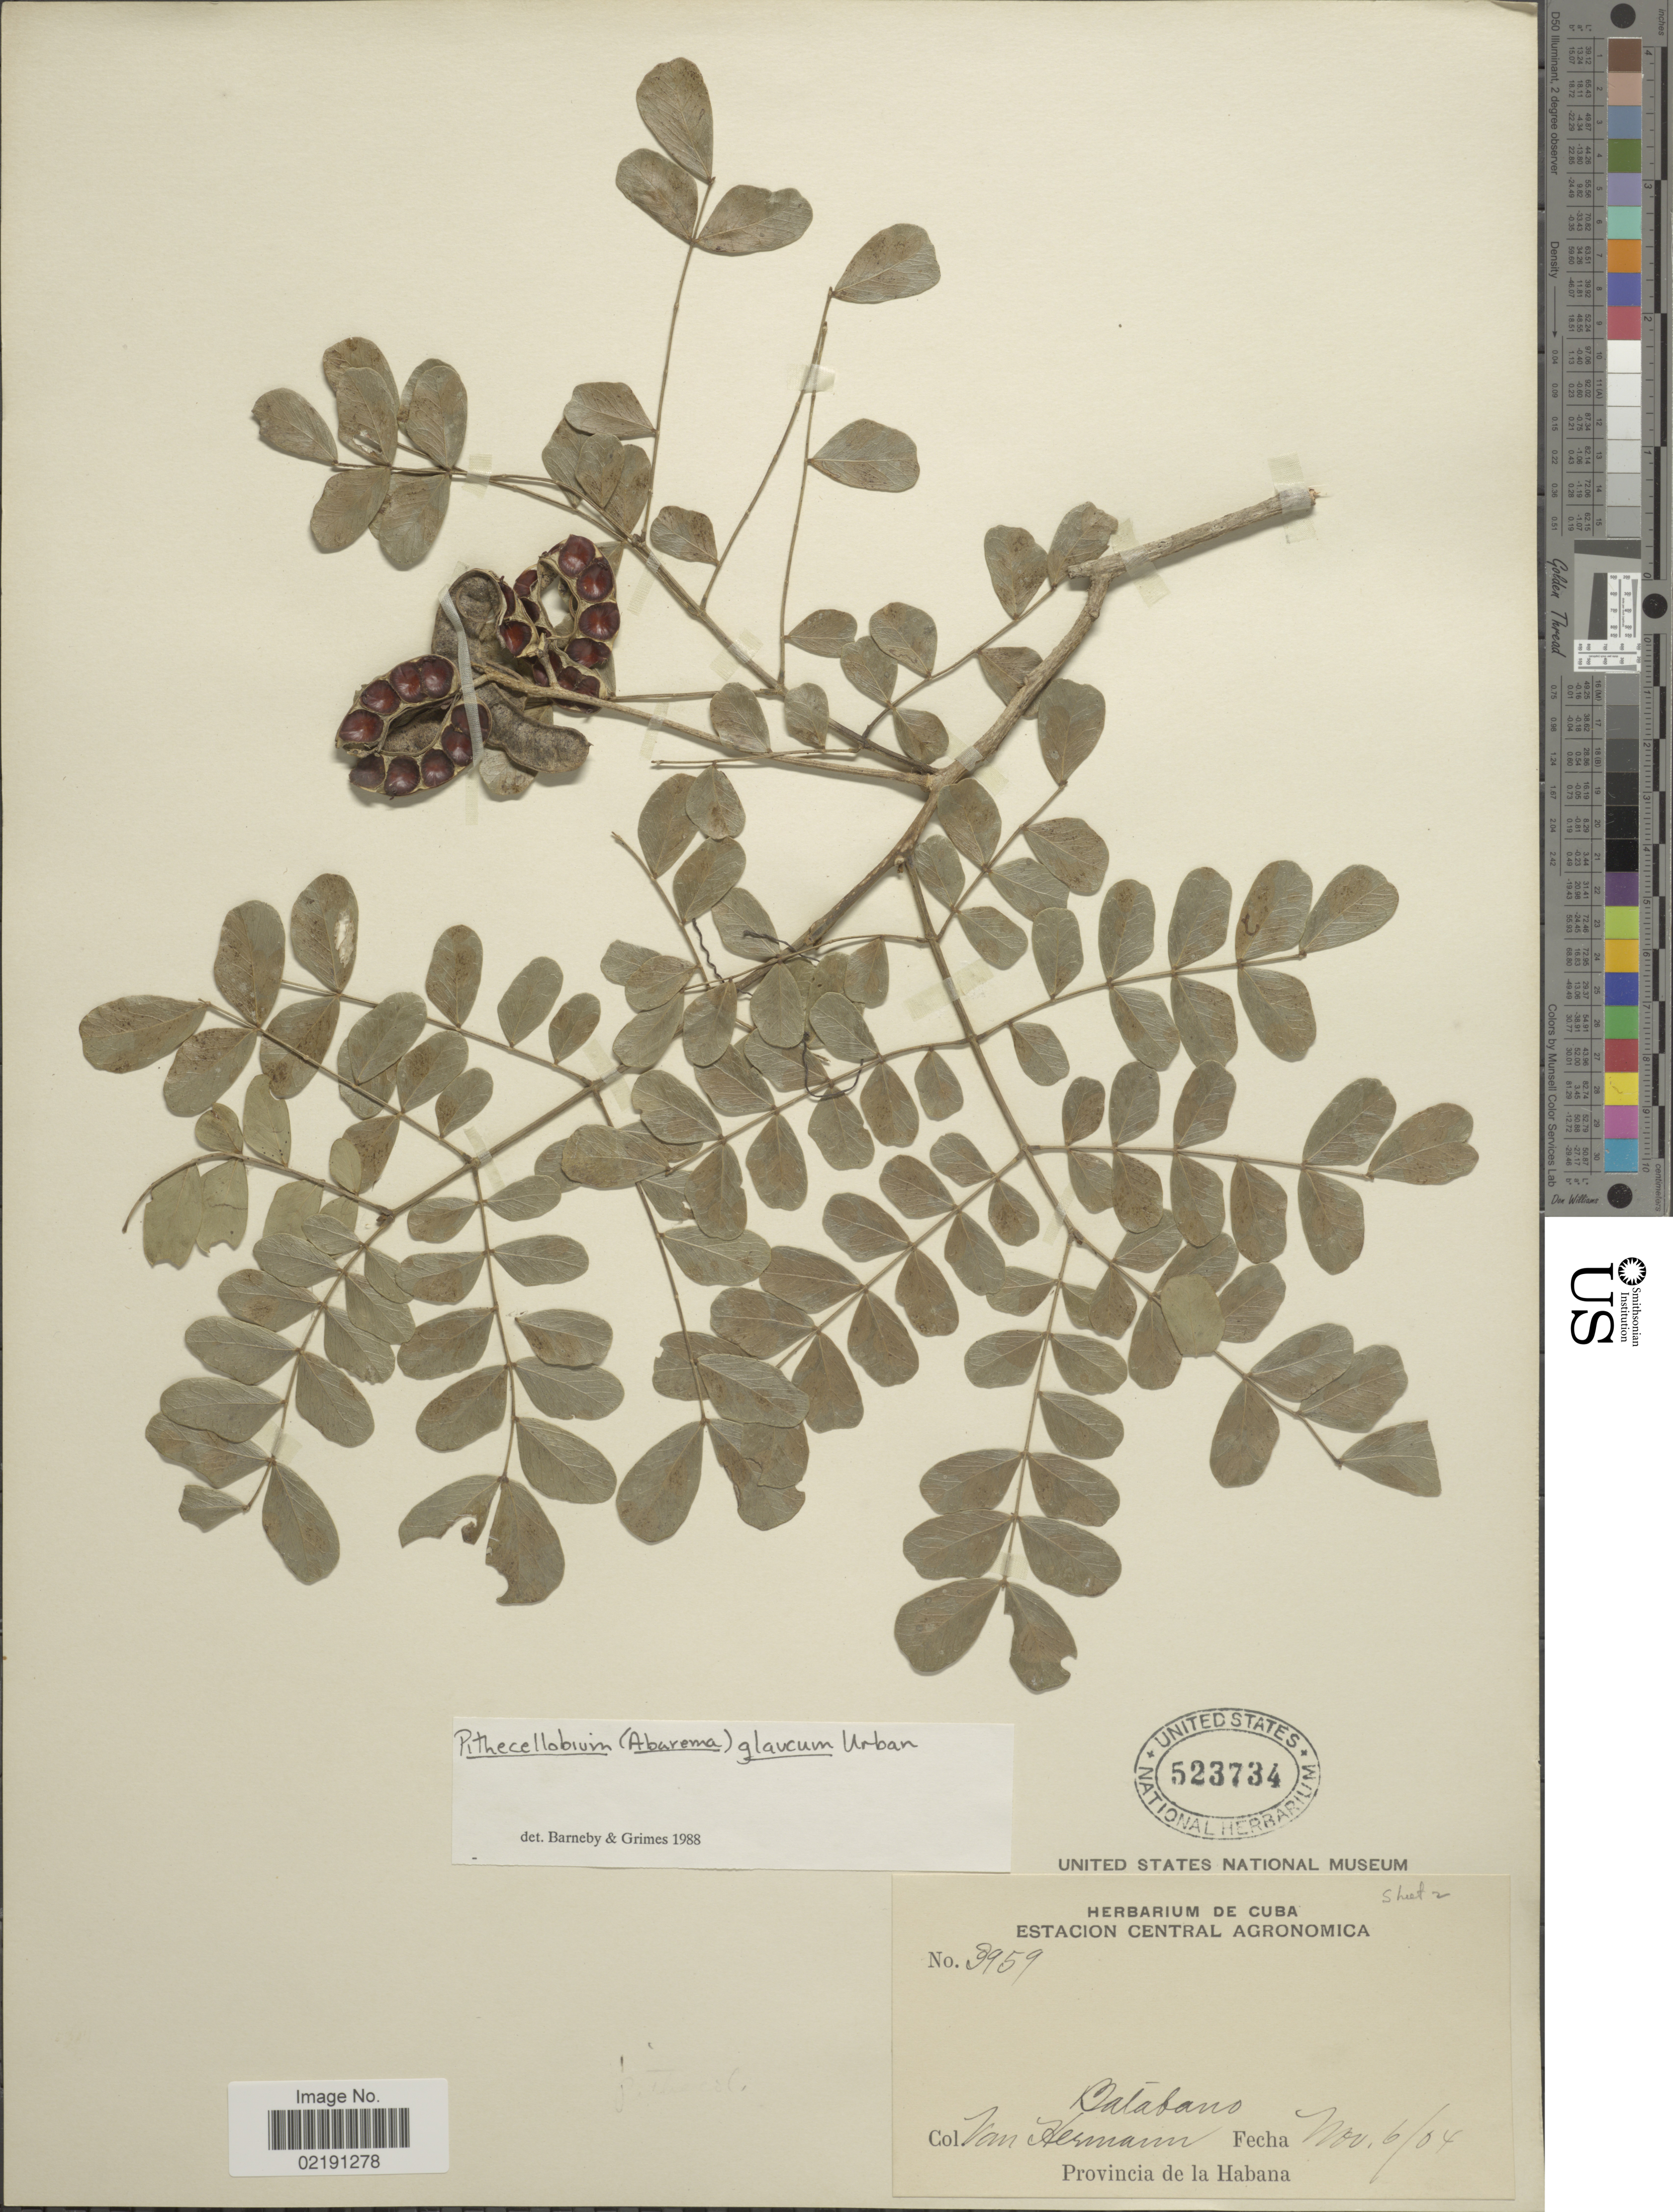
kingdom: Plantae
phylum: Tracheophyta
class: Magnoliopsida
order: Fabales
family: Fabaceae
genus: Pithecellobium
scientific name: Pithecellobium glaucum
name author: Urb.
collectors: Van Hermann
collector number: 3959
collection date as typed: Transcribed d/m/y: 6/11/04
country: Cuba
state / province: La Habana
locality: Balabano. Provincia de la Habana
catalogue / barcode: US 523734